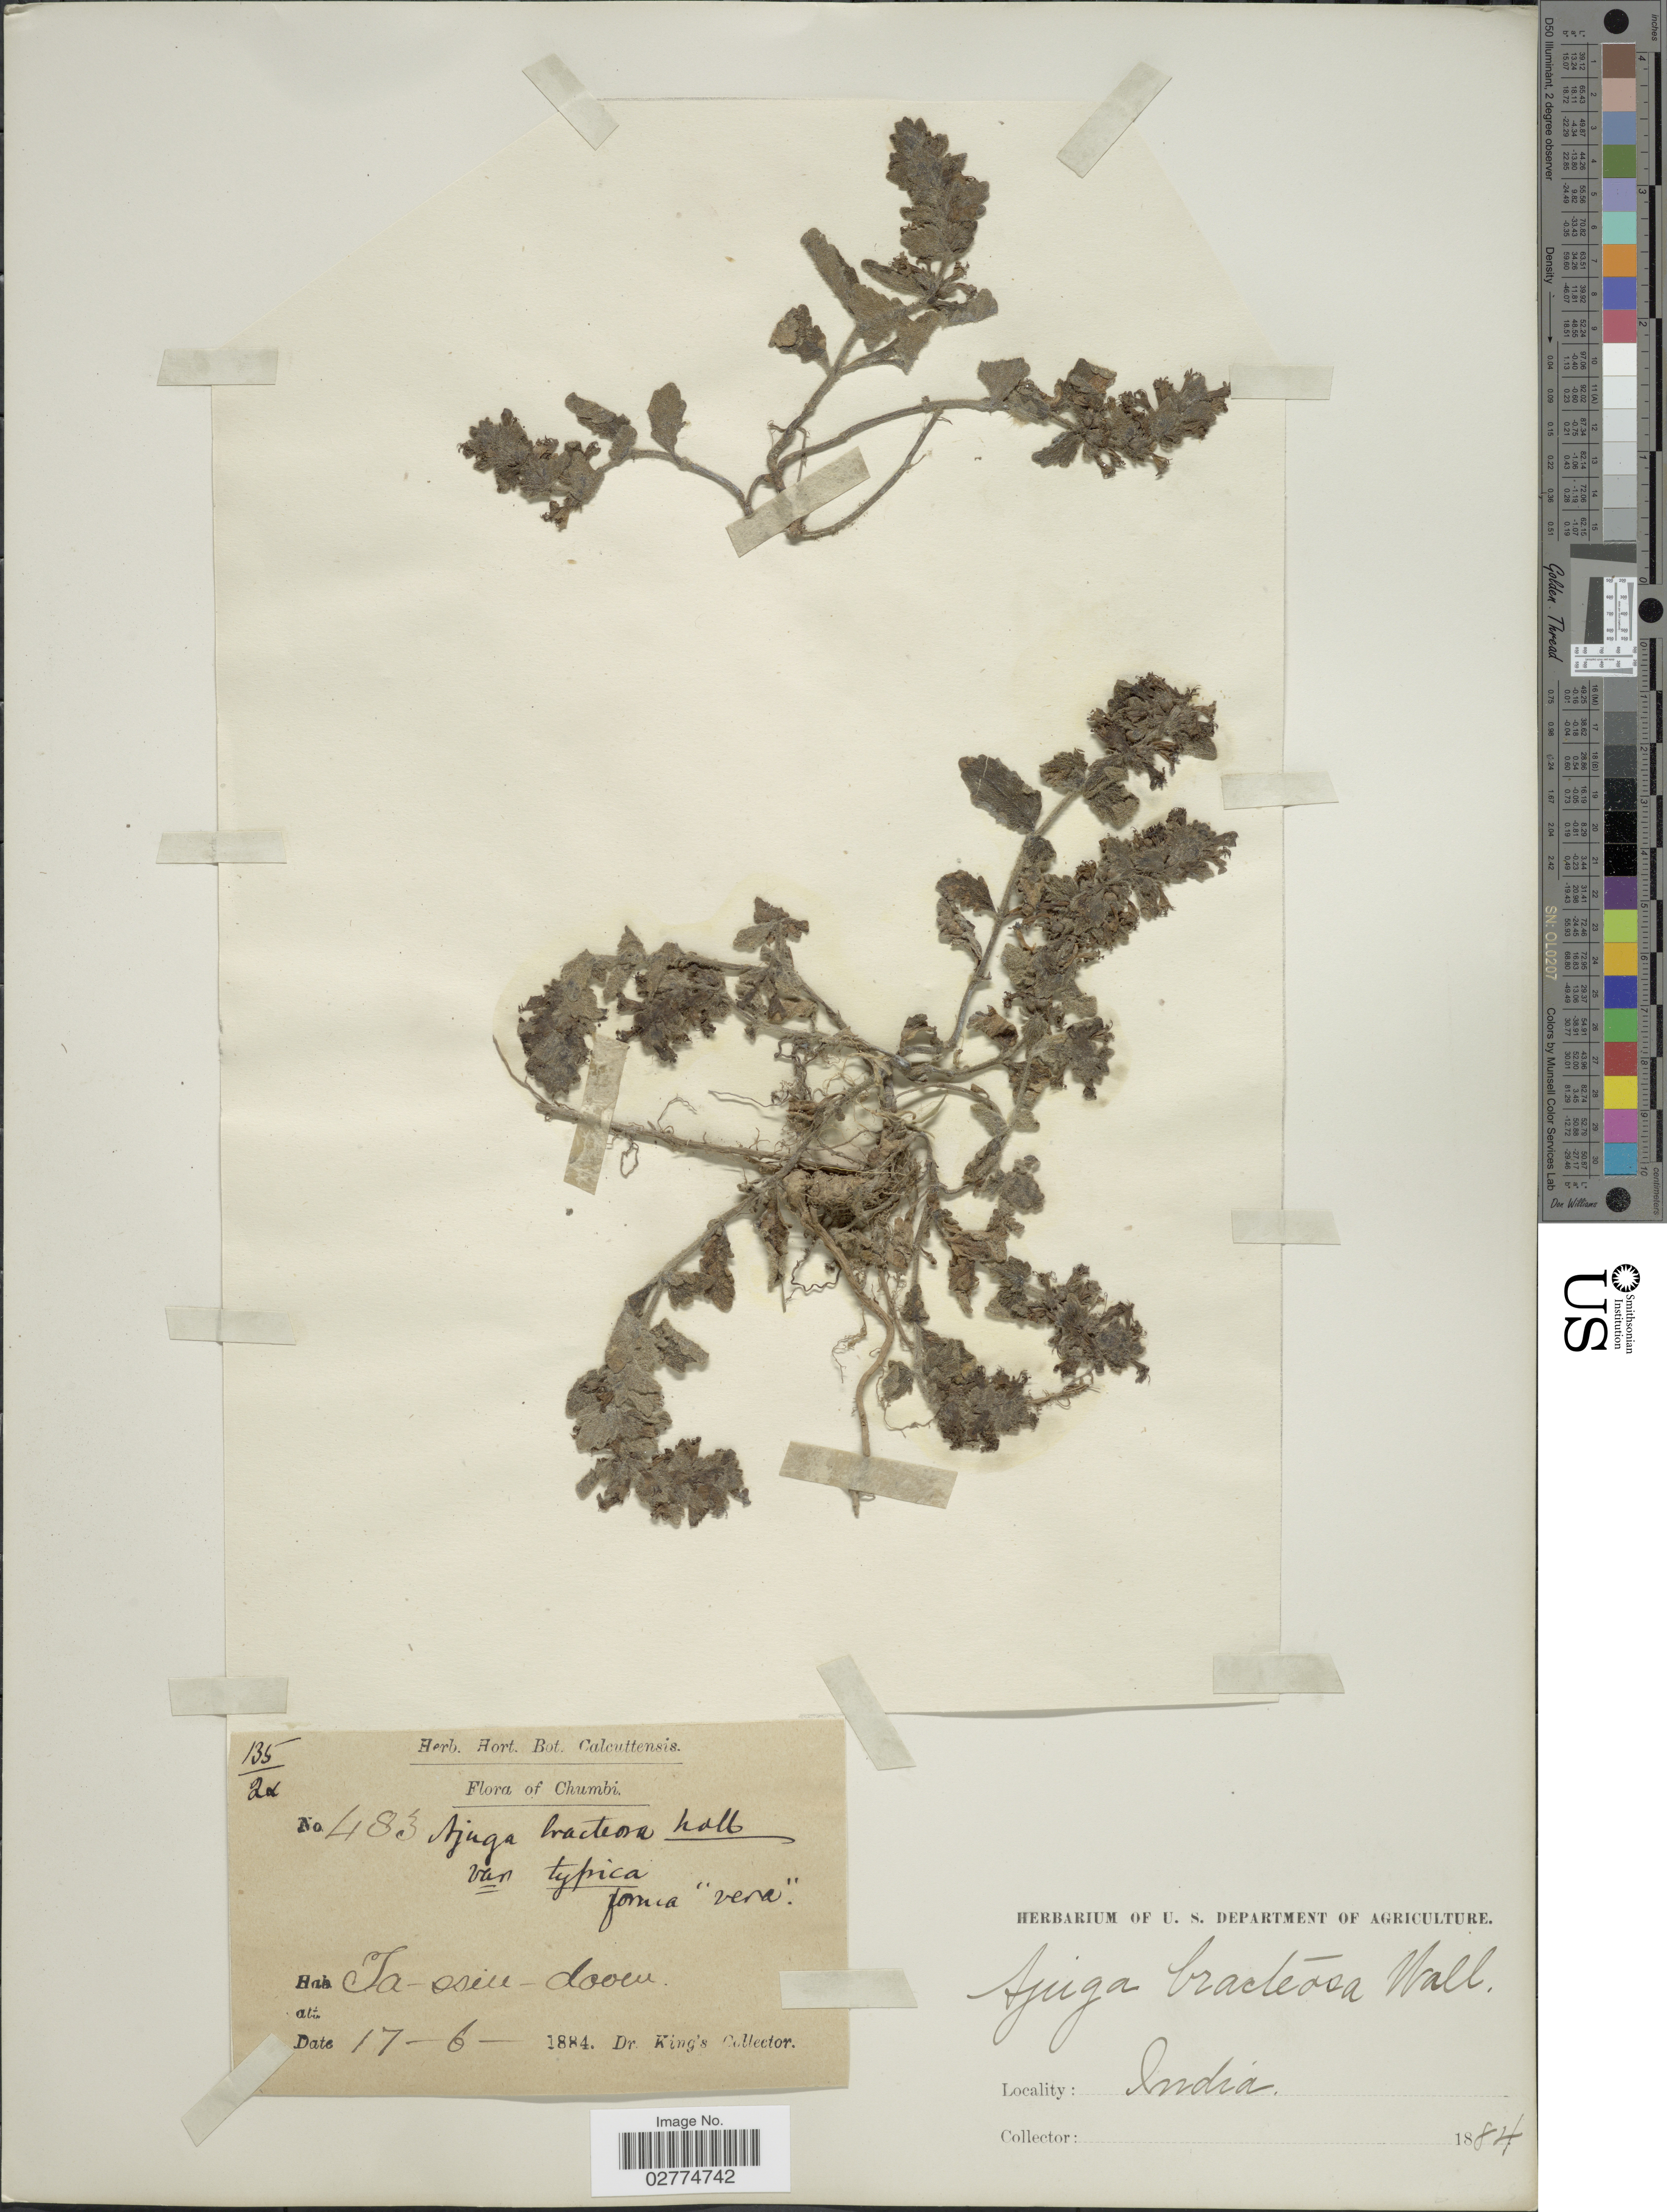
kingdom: Plantae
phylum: Tracheophyta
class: Magnoliopsida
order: Lamiales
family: Lamiaceae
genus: Ajuga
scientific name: Ajuga bracteosa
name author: Wall. ex Benth.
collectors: Dr. King's collector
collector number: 483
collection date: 1884-06-17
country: India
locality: Chumbi. Ta-ssiu-dooeu. [interpreted]